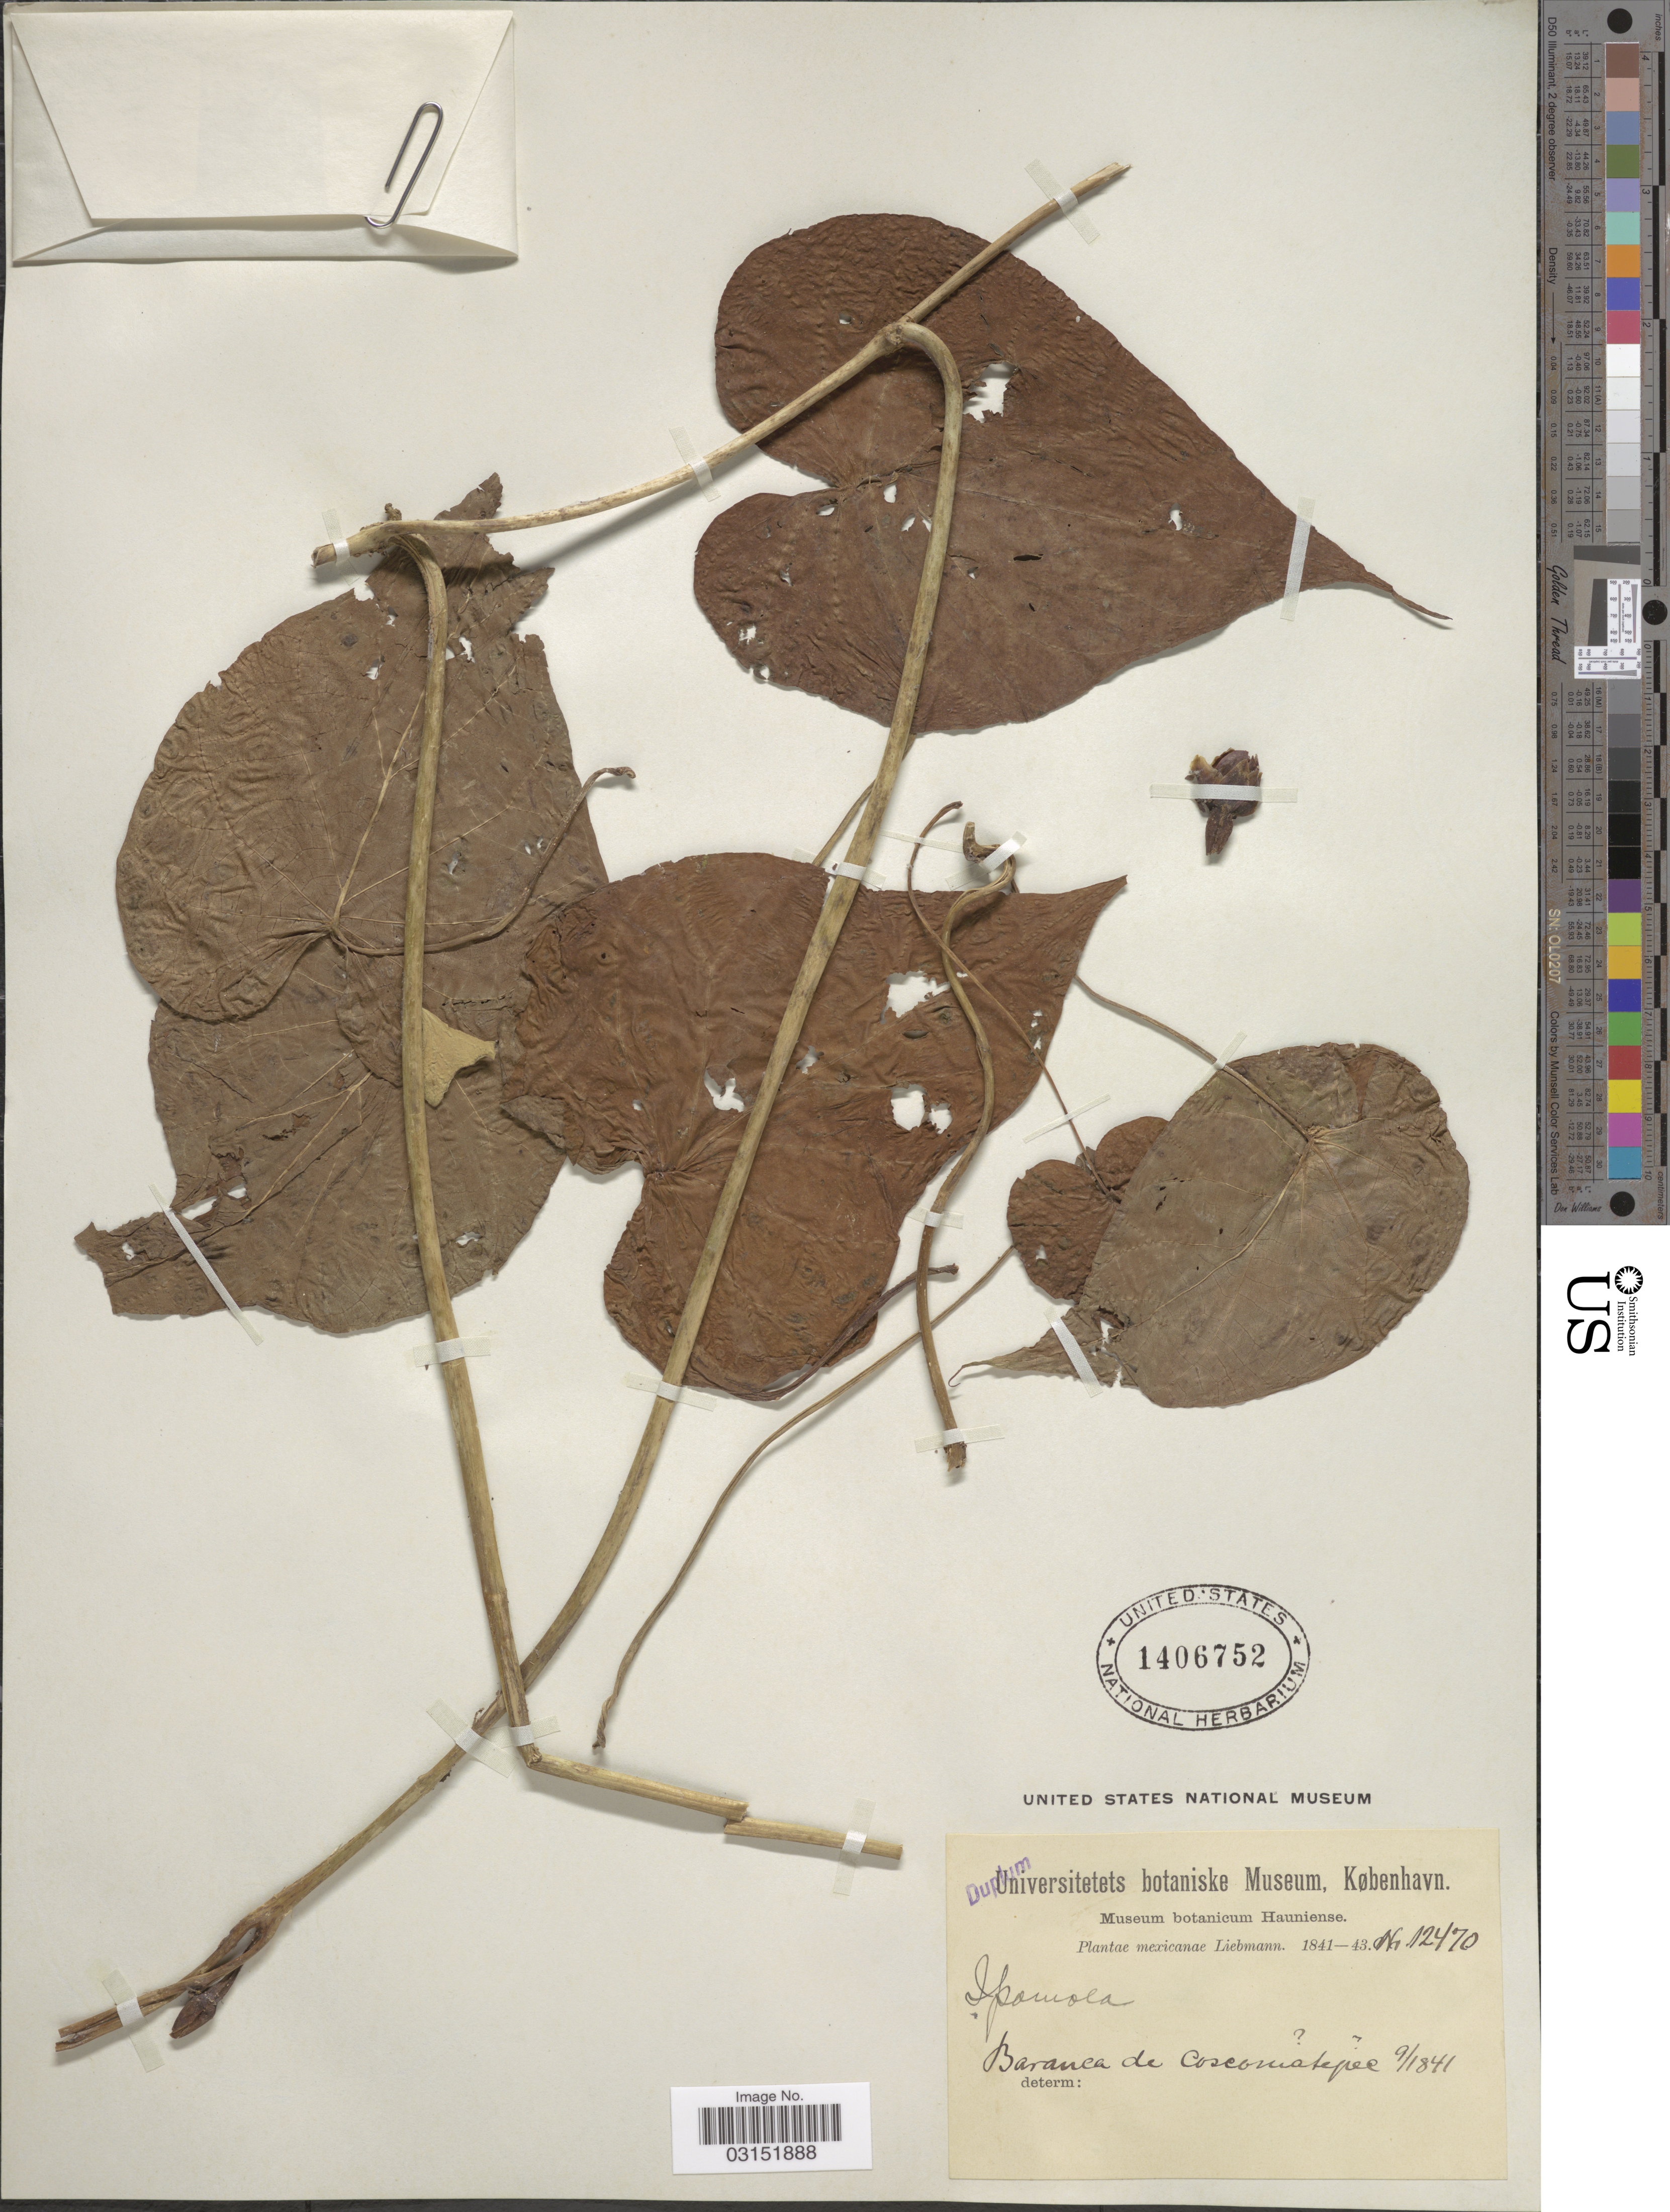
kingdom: Plantae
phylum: Tracheophyta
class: Magnoliopsida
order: Solanales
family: Convolvulaceae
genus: Ipomoea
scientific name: Ipomoea sp.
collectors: Liebmann, --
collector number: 12470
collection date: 1841-09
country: Mexico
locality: Baranca de Coscomatepec.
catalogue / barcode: US 1406752